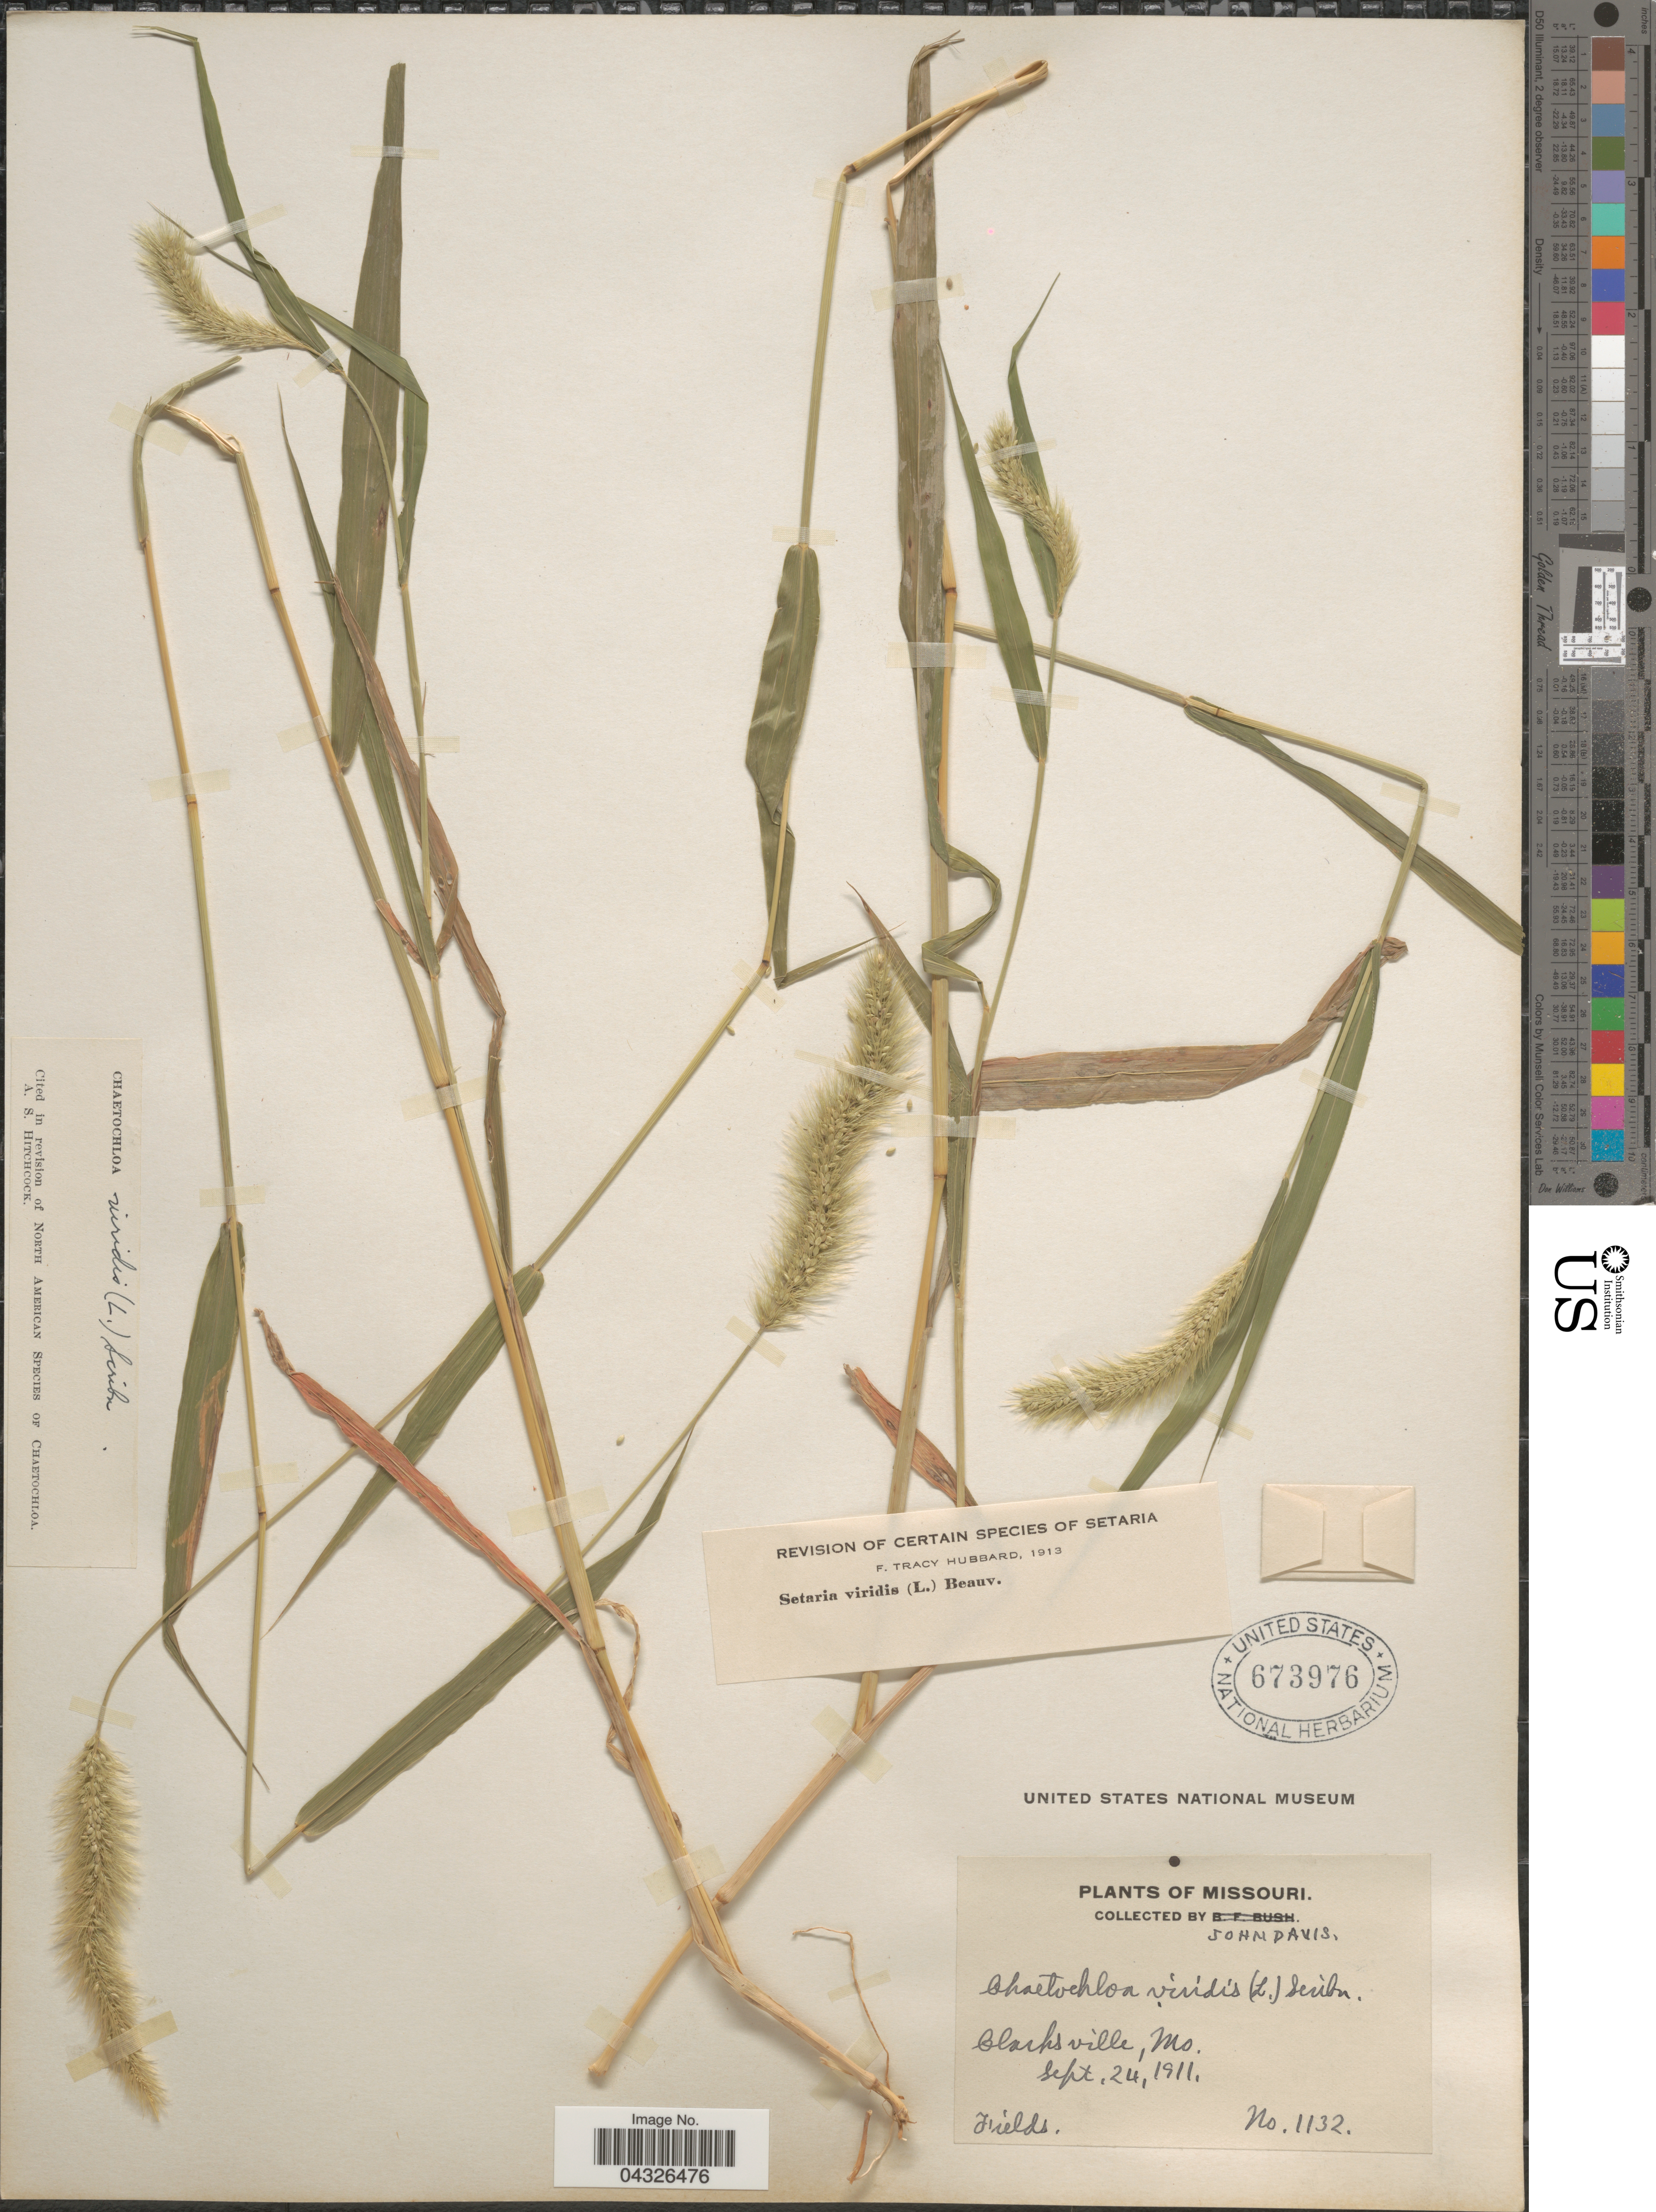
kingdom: Plantae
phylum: Tracheophyta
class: Liliopsida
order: Poales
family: Poaceae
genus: Setaria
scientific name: Setaria viridis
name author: (L.) P. Beauv.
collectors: J. Davis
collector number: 1132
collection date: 1911-09-24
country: United States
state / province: Missouri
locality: Clarksville. Fields.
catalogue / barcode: US 673976